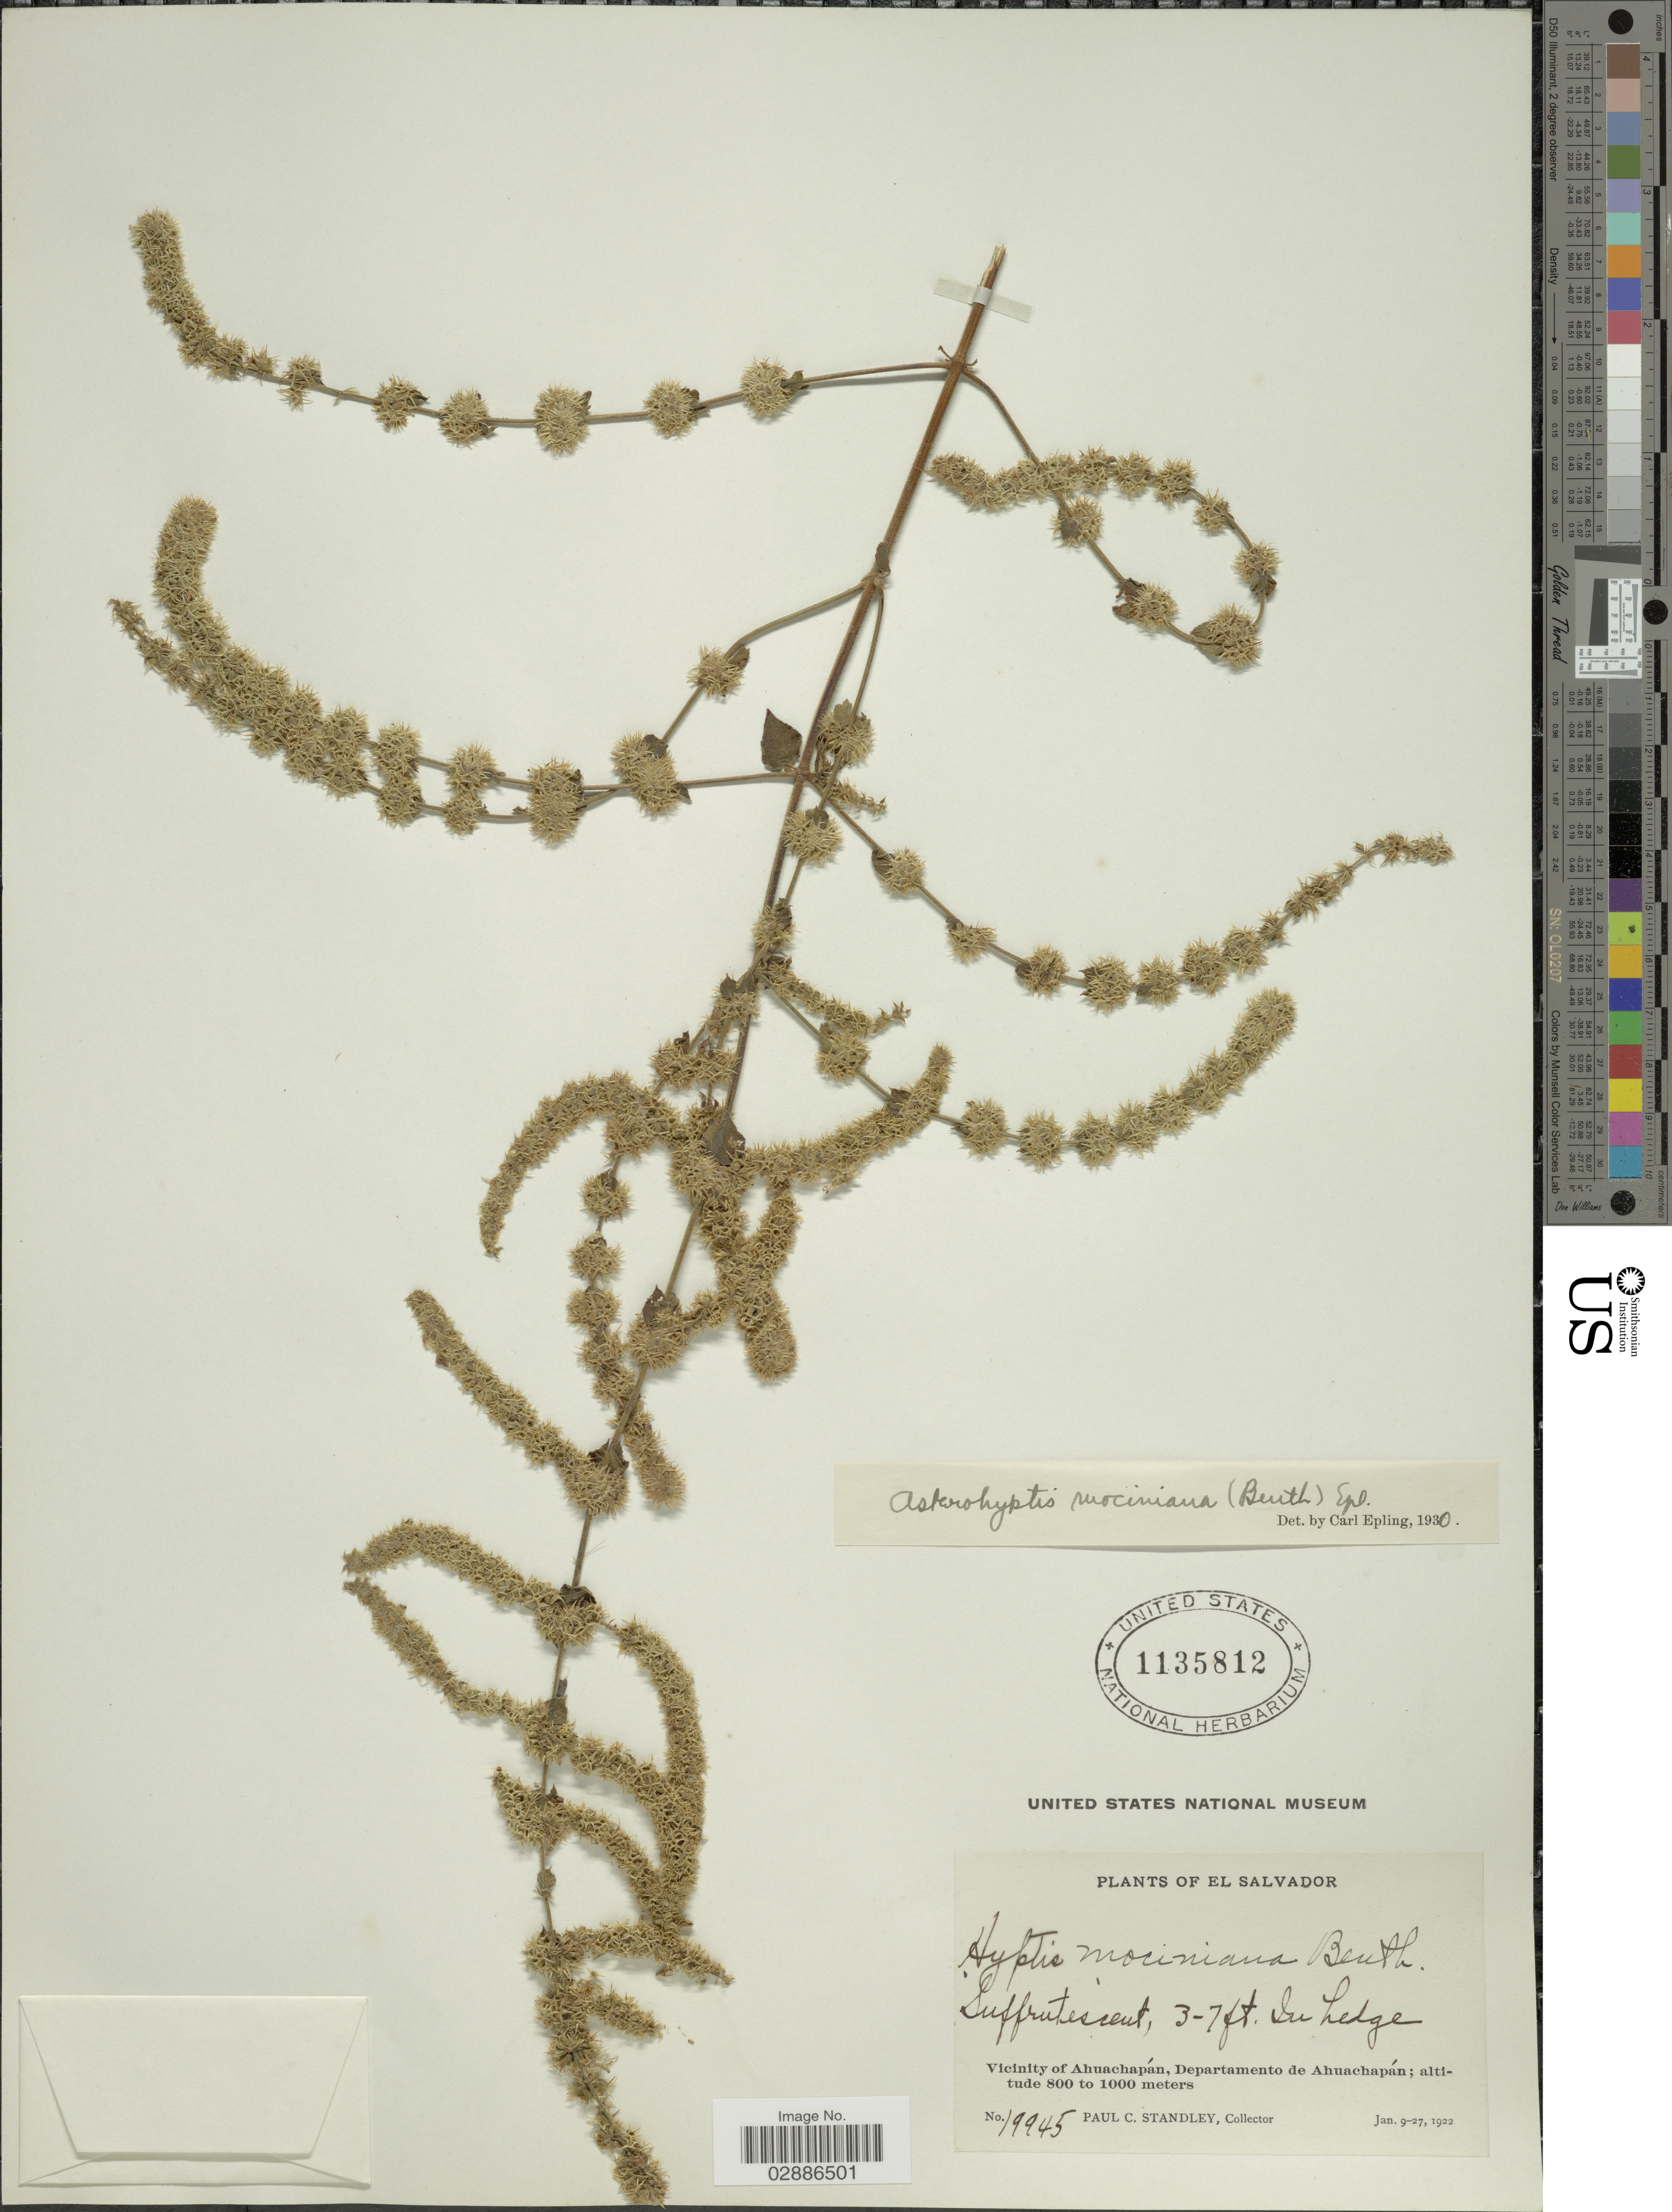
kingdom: Plantae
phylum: Tracheophyta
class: Magnoliopsida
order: Lamiales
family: Lamiaceae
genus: Asterohyptis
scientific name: Asterohyptis mociniana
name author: (Benth.) Epling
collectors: P. C. Standley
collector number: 19945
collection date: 1922-01-09/1922-01-27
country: El Salvador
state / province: Ahuachapan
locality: Vicinity of Ahuachapán, Departamento de Ahuachapán.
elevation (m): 800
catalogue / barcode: US 1135812